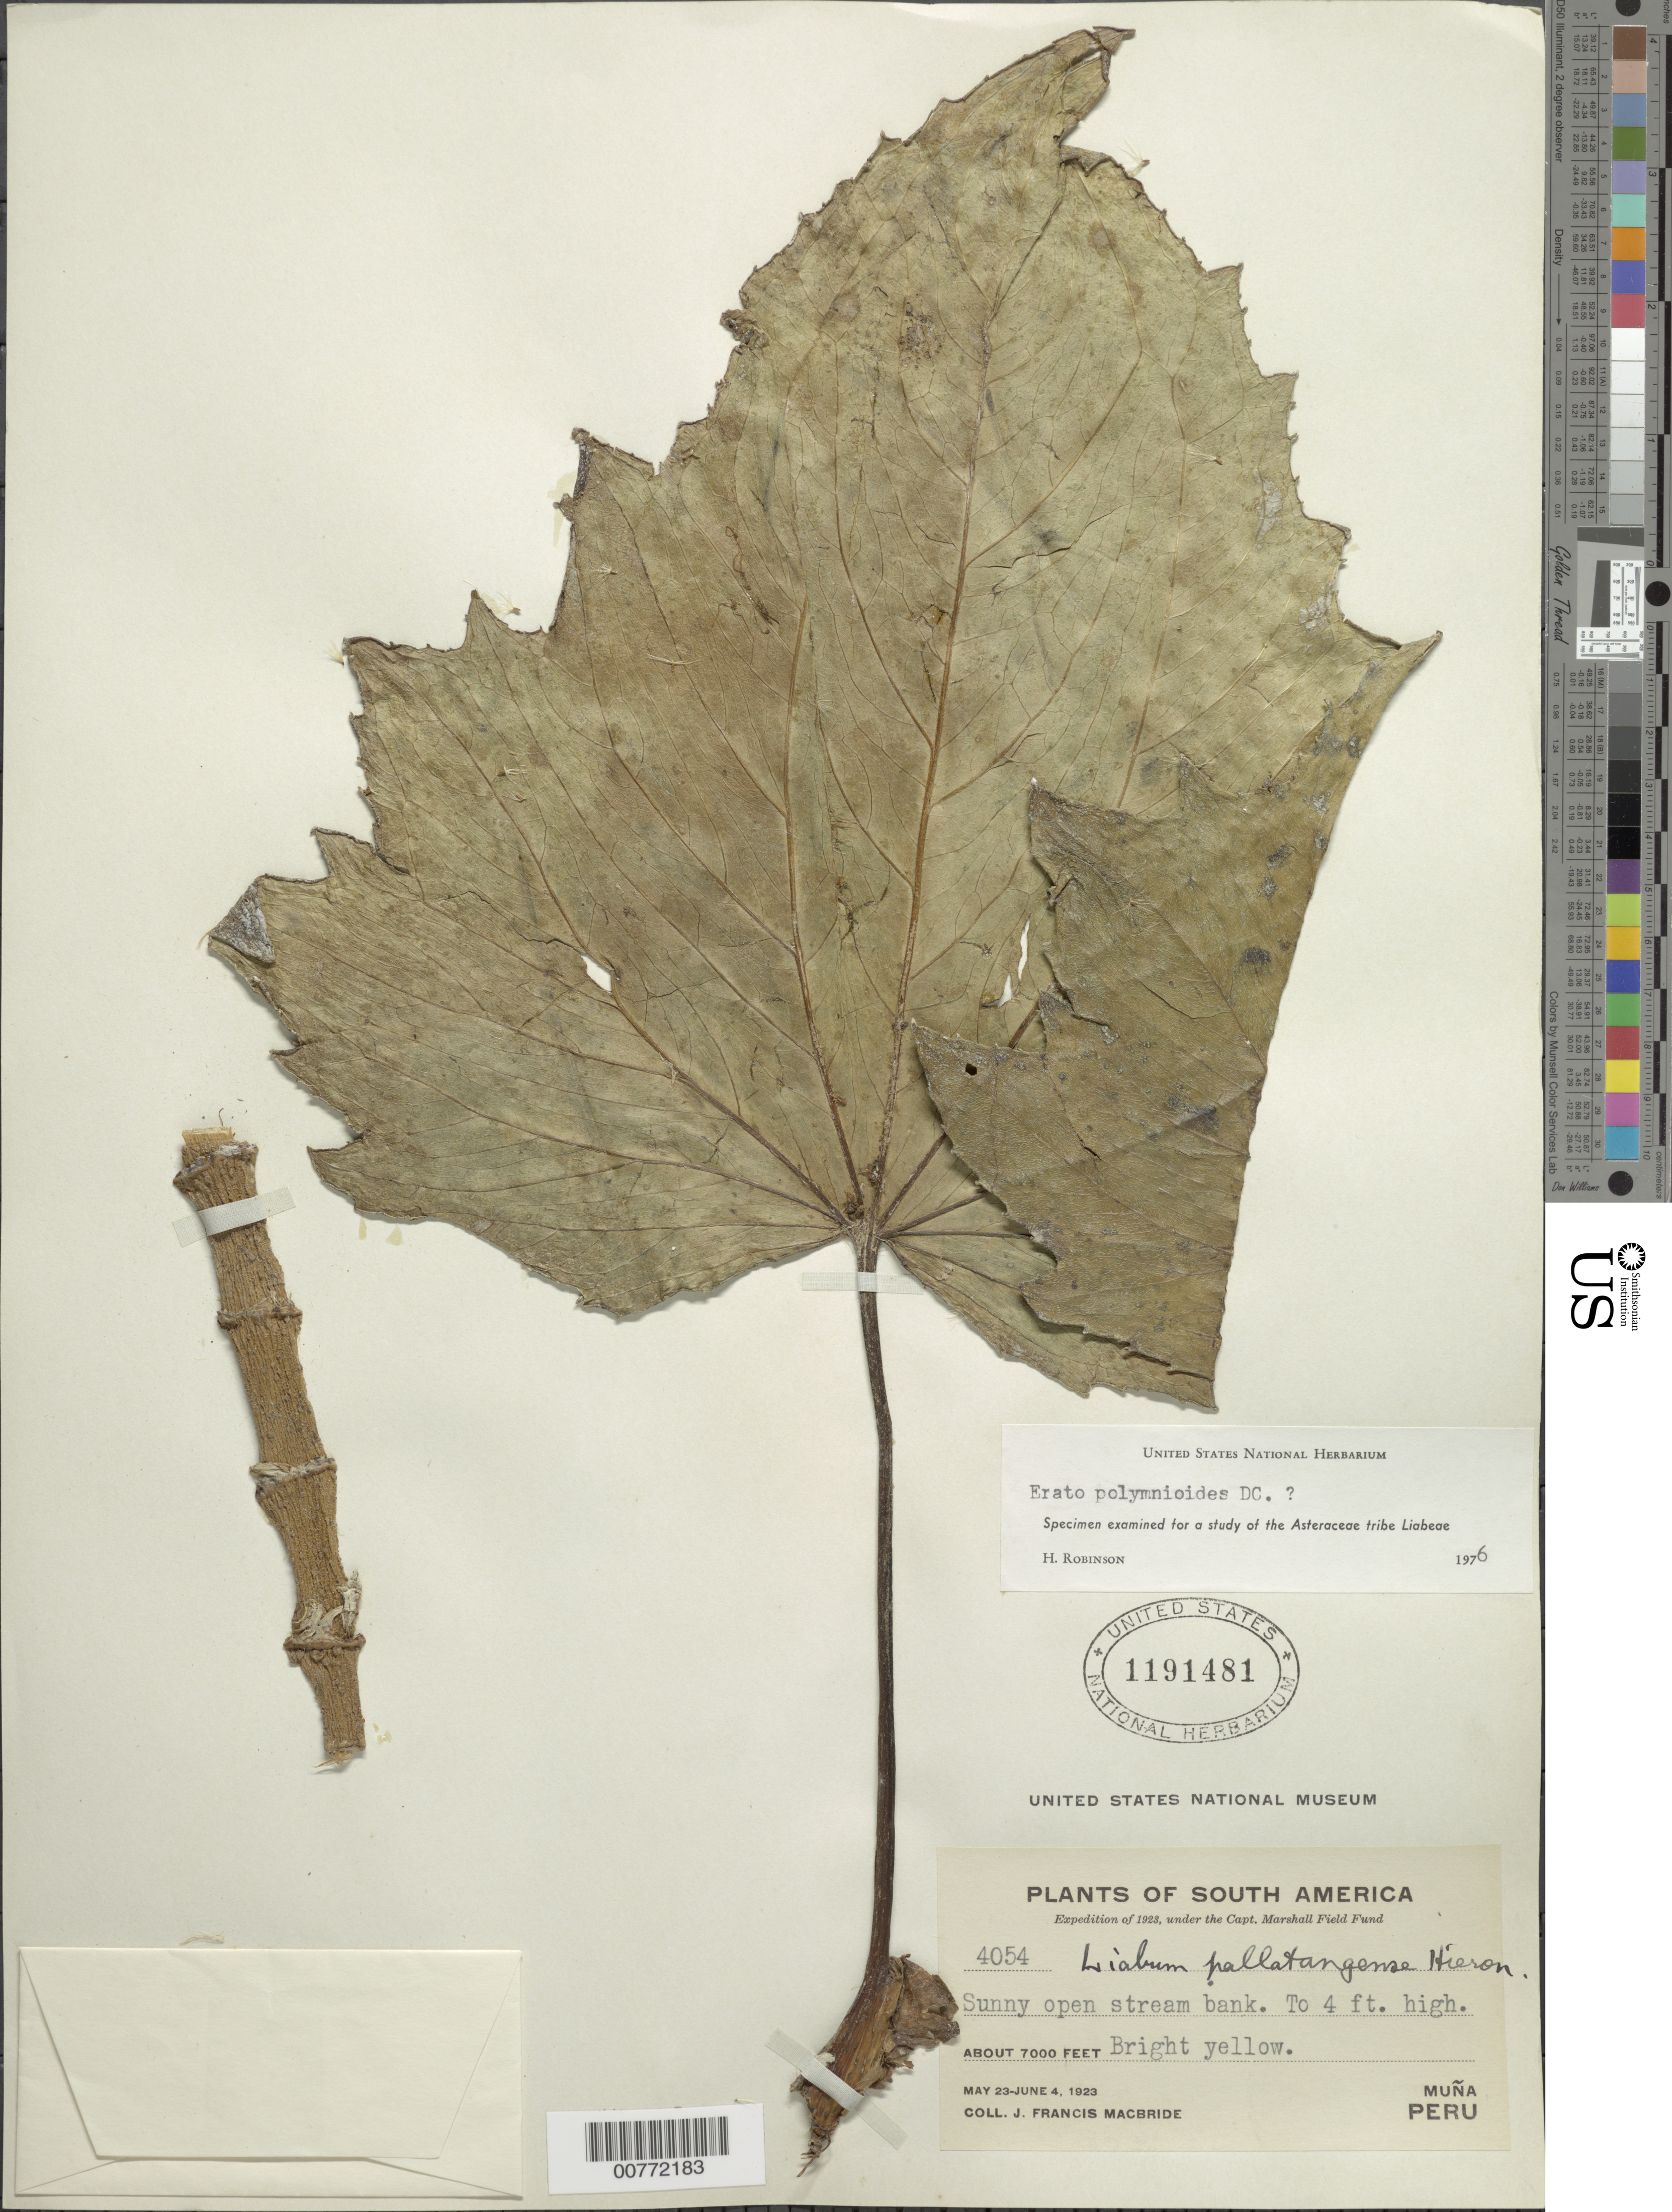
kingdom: Plantae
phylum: Tracheophyta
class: Magnoliopsida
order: Asterales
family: Asteraceae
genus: Erato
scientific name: Erato polymnioides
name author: DC.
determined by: Robinson, Harold E., (US)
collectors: J. F. Macbride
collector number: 4054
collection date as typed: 23 May 1923 to 4 June 1923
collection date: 1923-05-23/1923-06-04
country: Peru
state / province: Huánuco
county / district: Huánuco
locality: Muña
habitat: Sunny open stream bank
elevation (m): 2134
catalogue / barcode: US 1191481